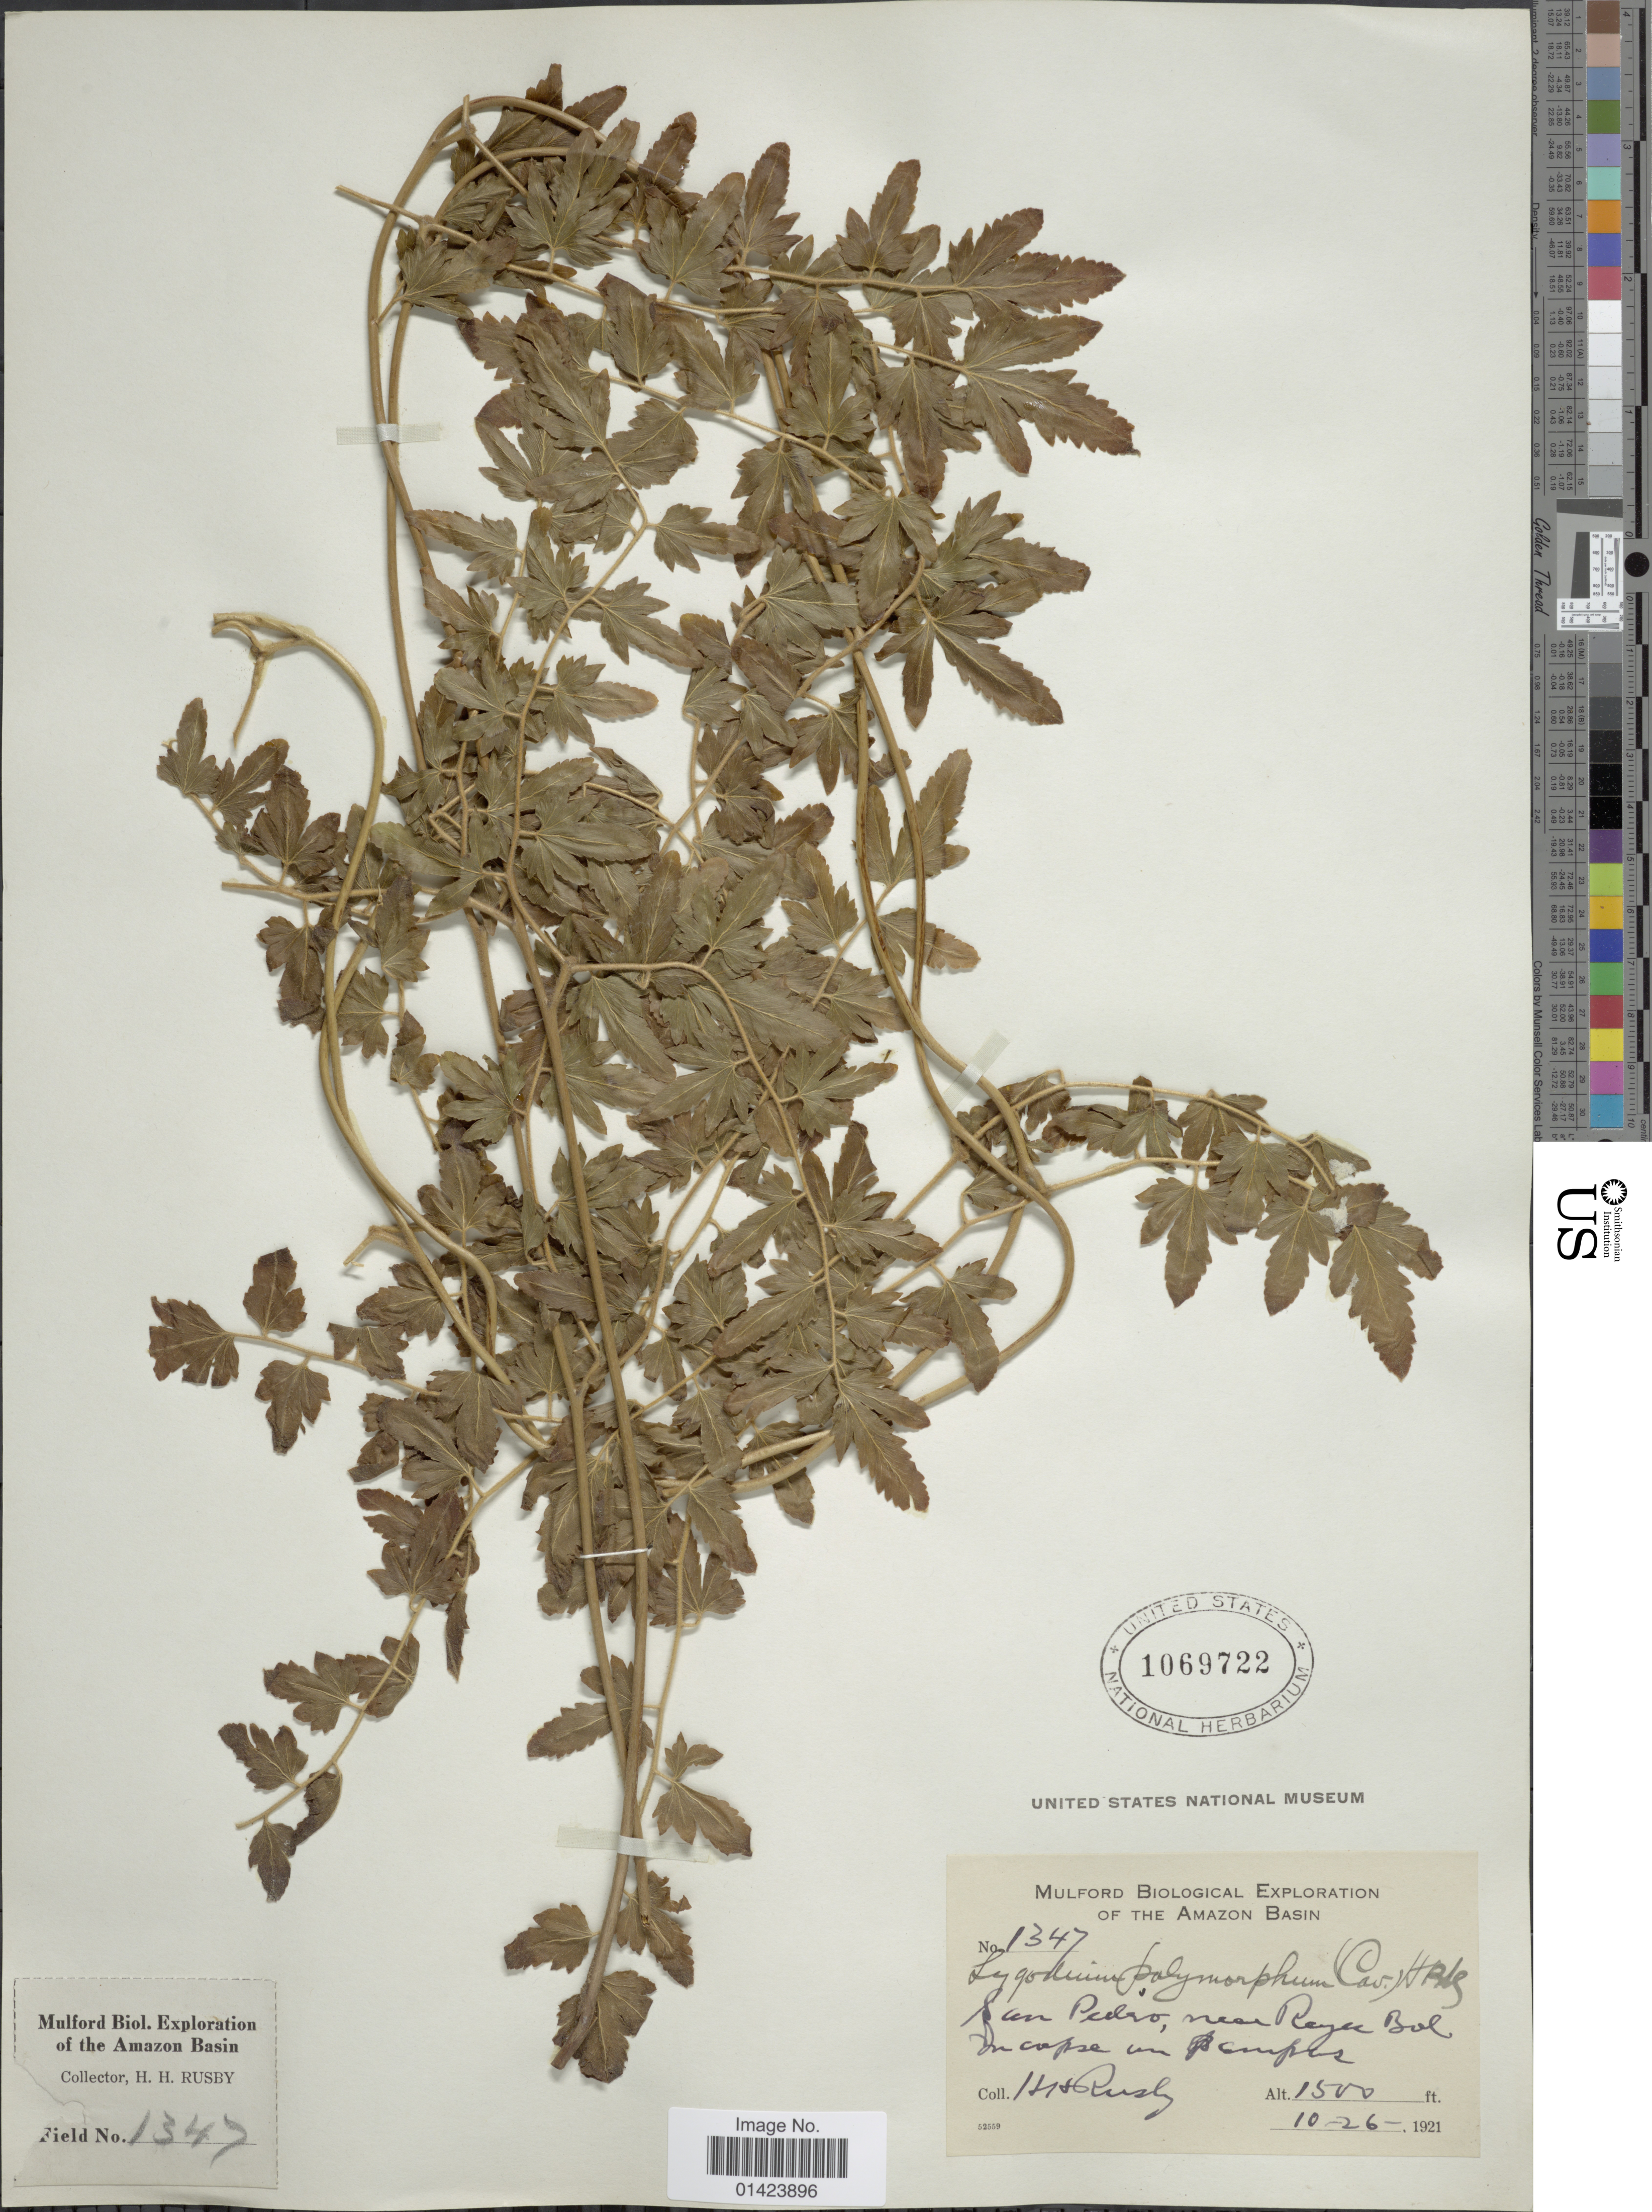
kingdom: Plantae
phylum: Tracheophyta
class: Polypodiopsida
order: Schizaeales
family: Lygodiaceae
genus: Lygodium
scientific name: Lygodium venustum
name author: Sw.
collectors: H. H. Rusby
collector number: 1347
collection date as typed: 10-26-1921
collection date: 1921-10-26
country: Bolivia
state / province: Beni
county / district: José Ballivián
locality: San Pedro near Reyes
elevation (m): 457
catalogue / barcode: US 1069722